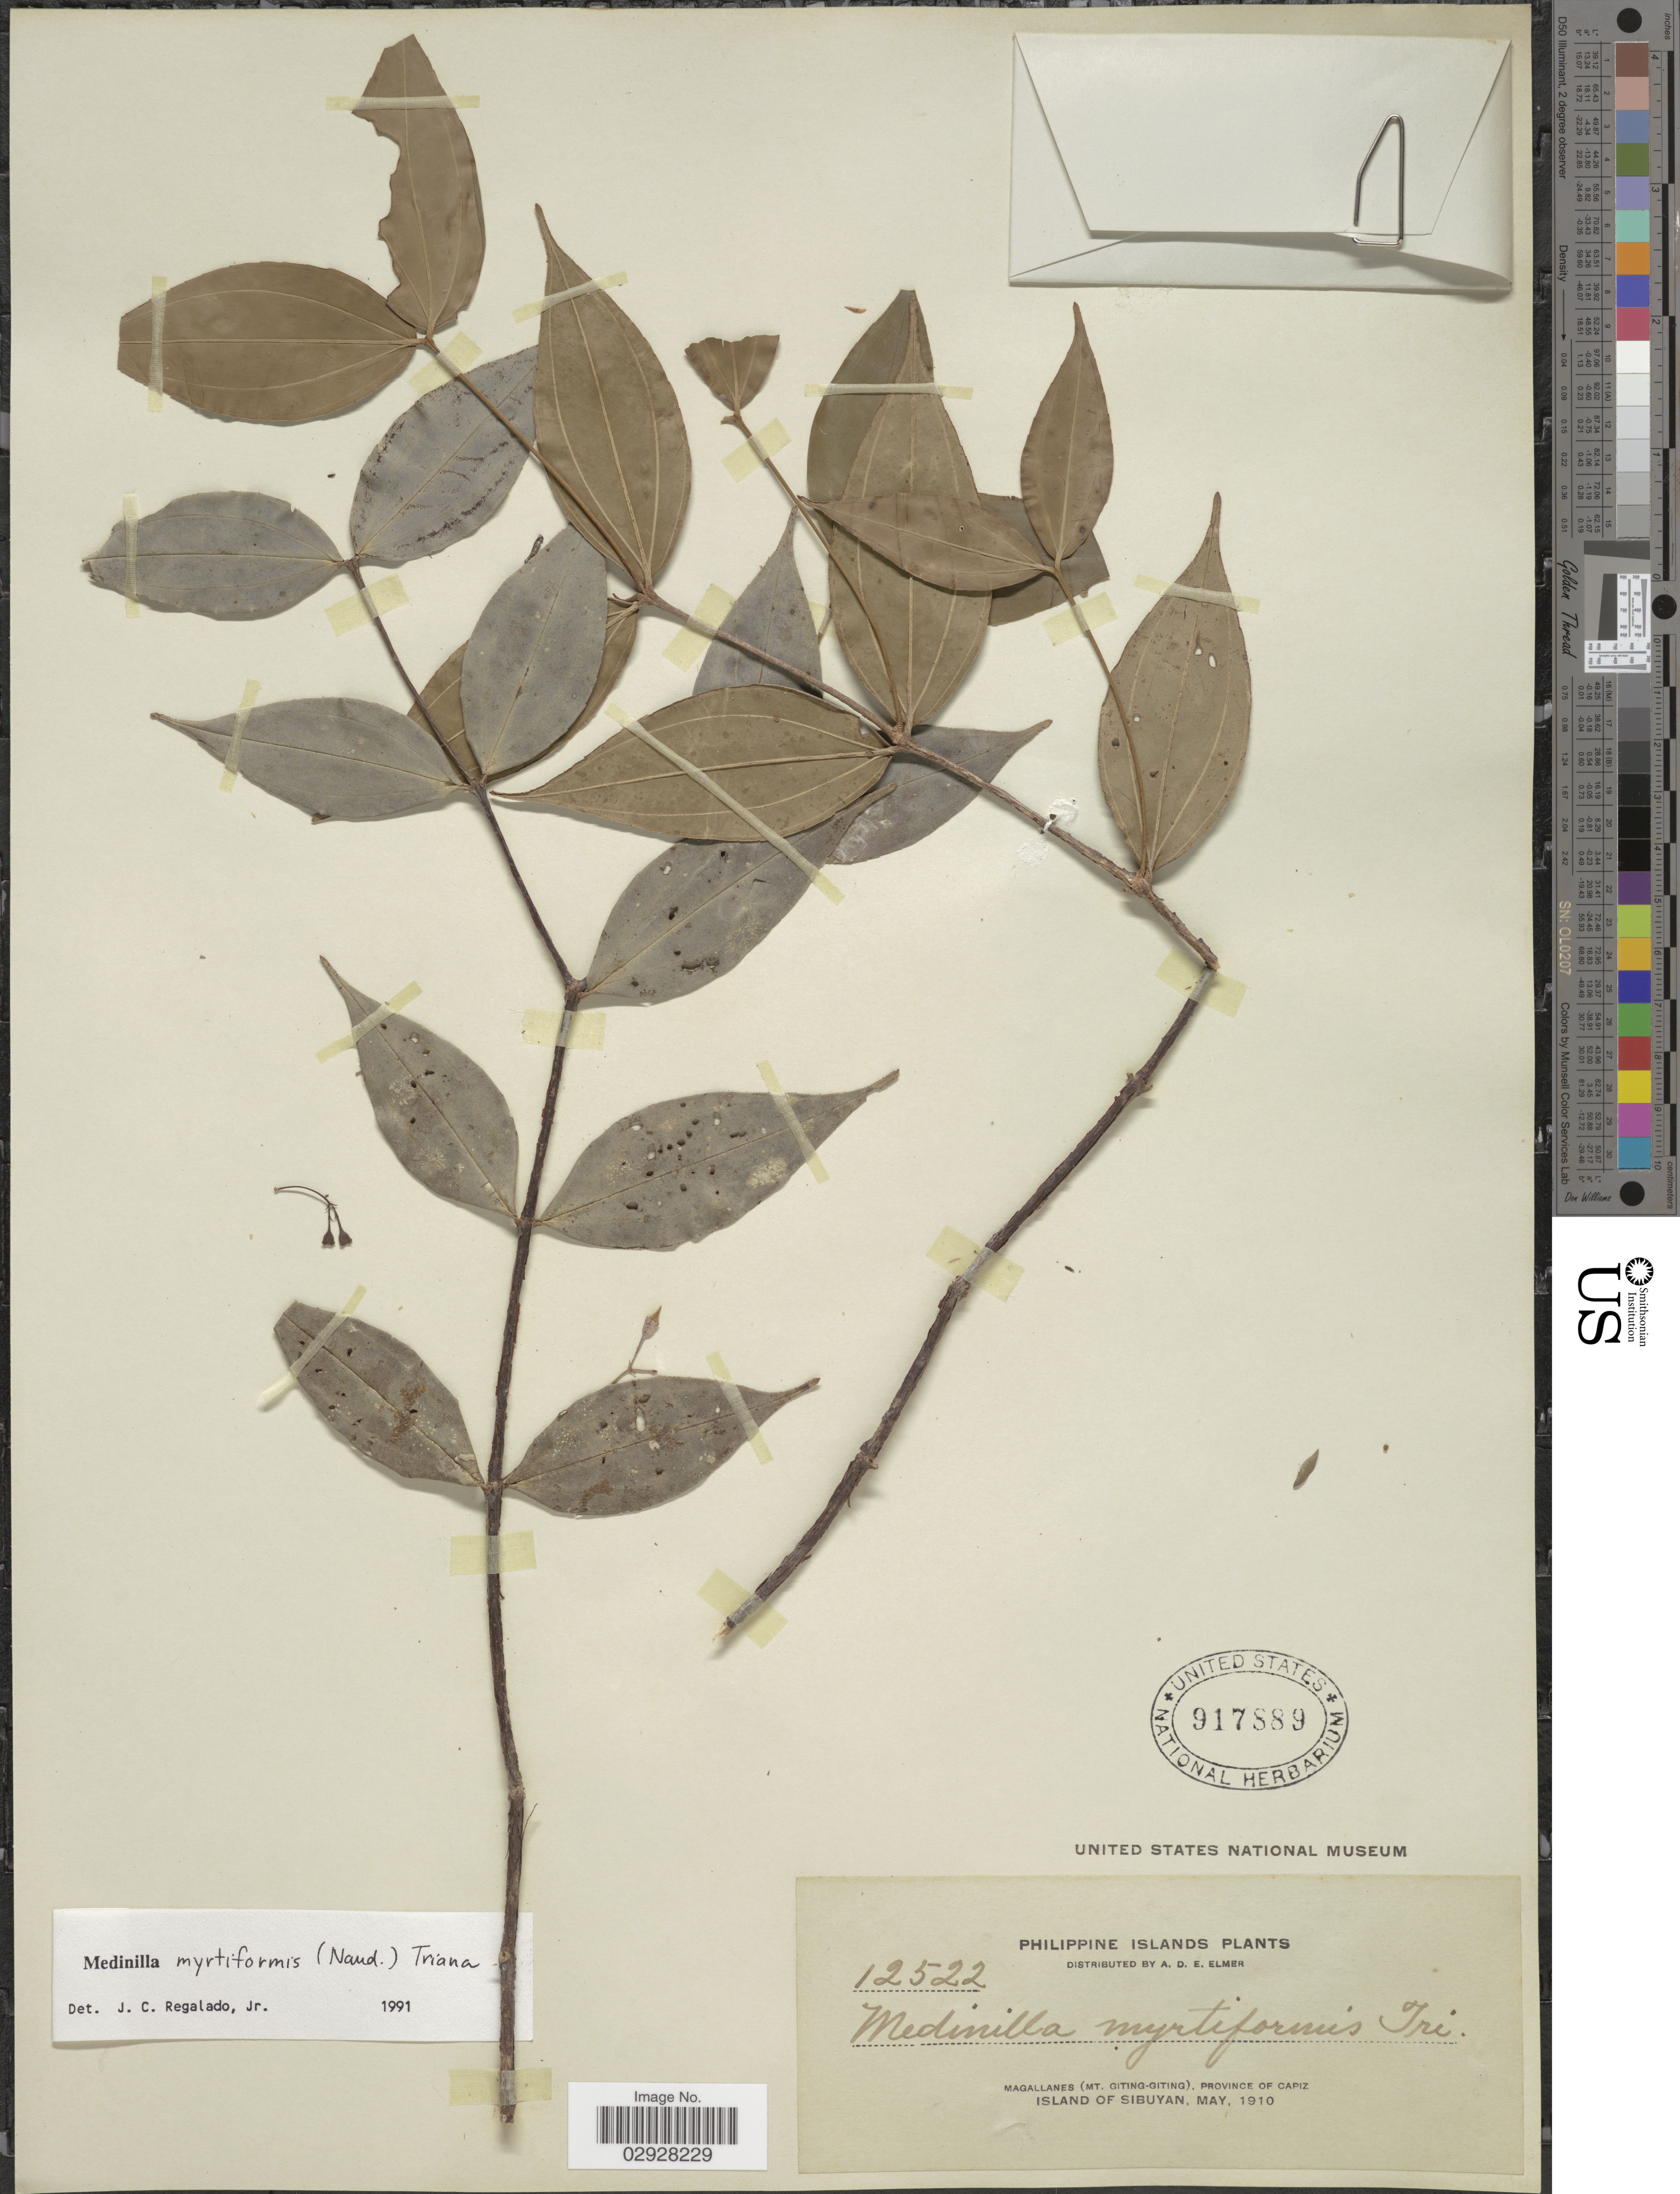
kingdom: Plantae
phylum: Tracheophyta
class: Magnoliopsida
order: Myrtales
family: Melastomataceae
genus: Medinilla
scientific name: Medinilla myrtiformis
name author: (Naudin) Triana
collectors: A. D. E. Elmer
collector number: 12522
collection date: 1910-05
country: Philippines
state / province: Western Visayas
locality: Magallanes (Mt. Giting-Giting), Province of Capiz, Island of Sibuyan.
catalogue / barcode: US 917889